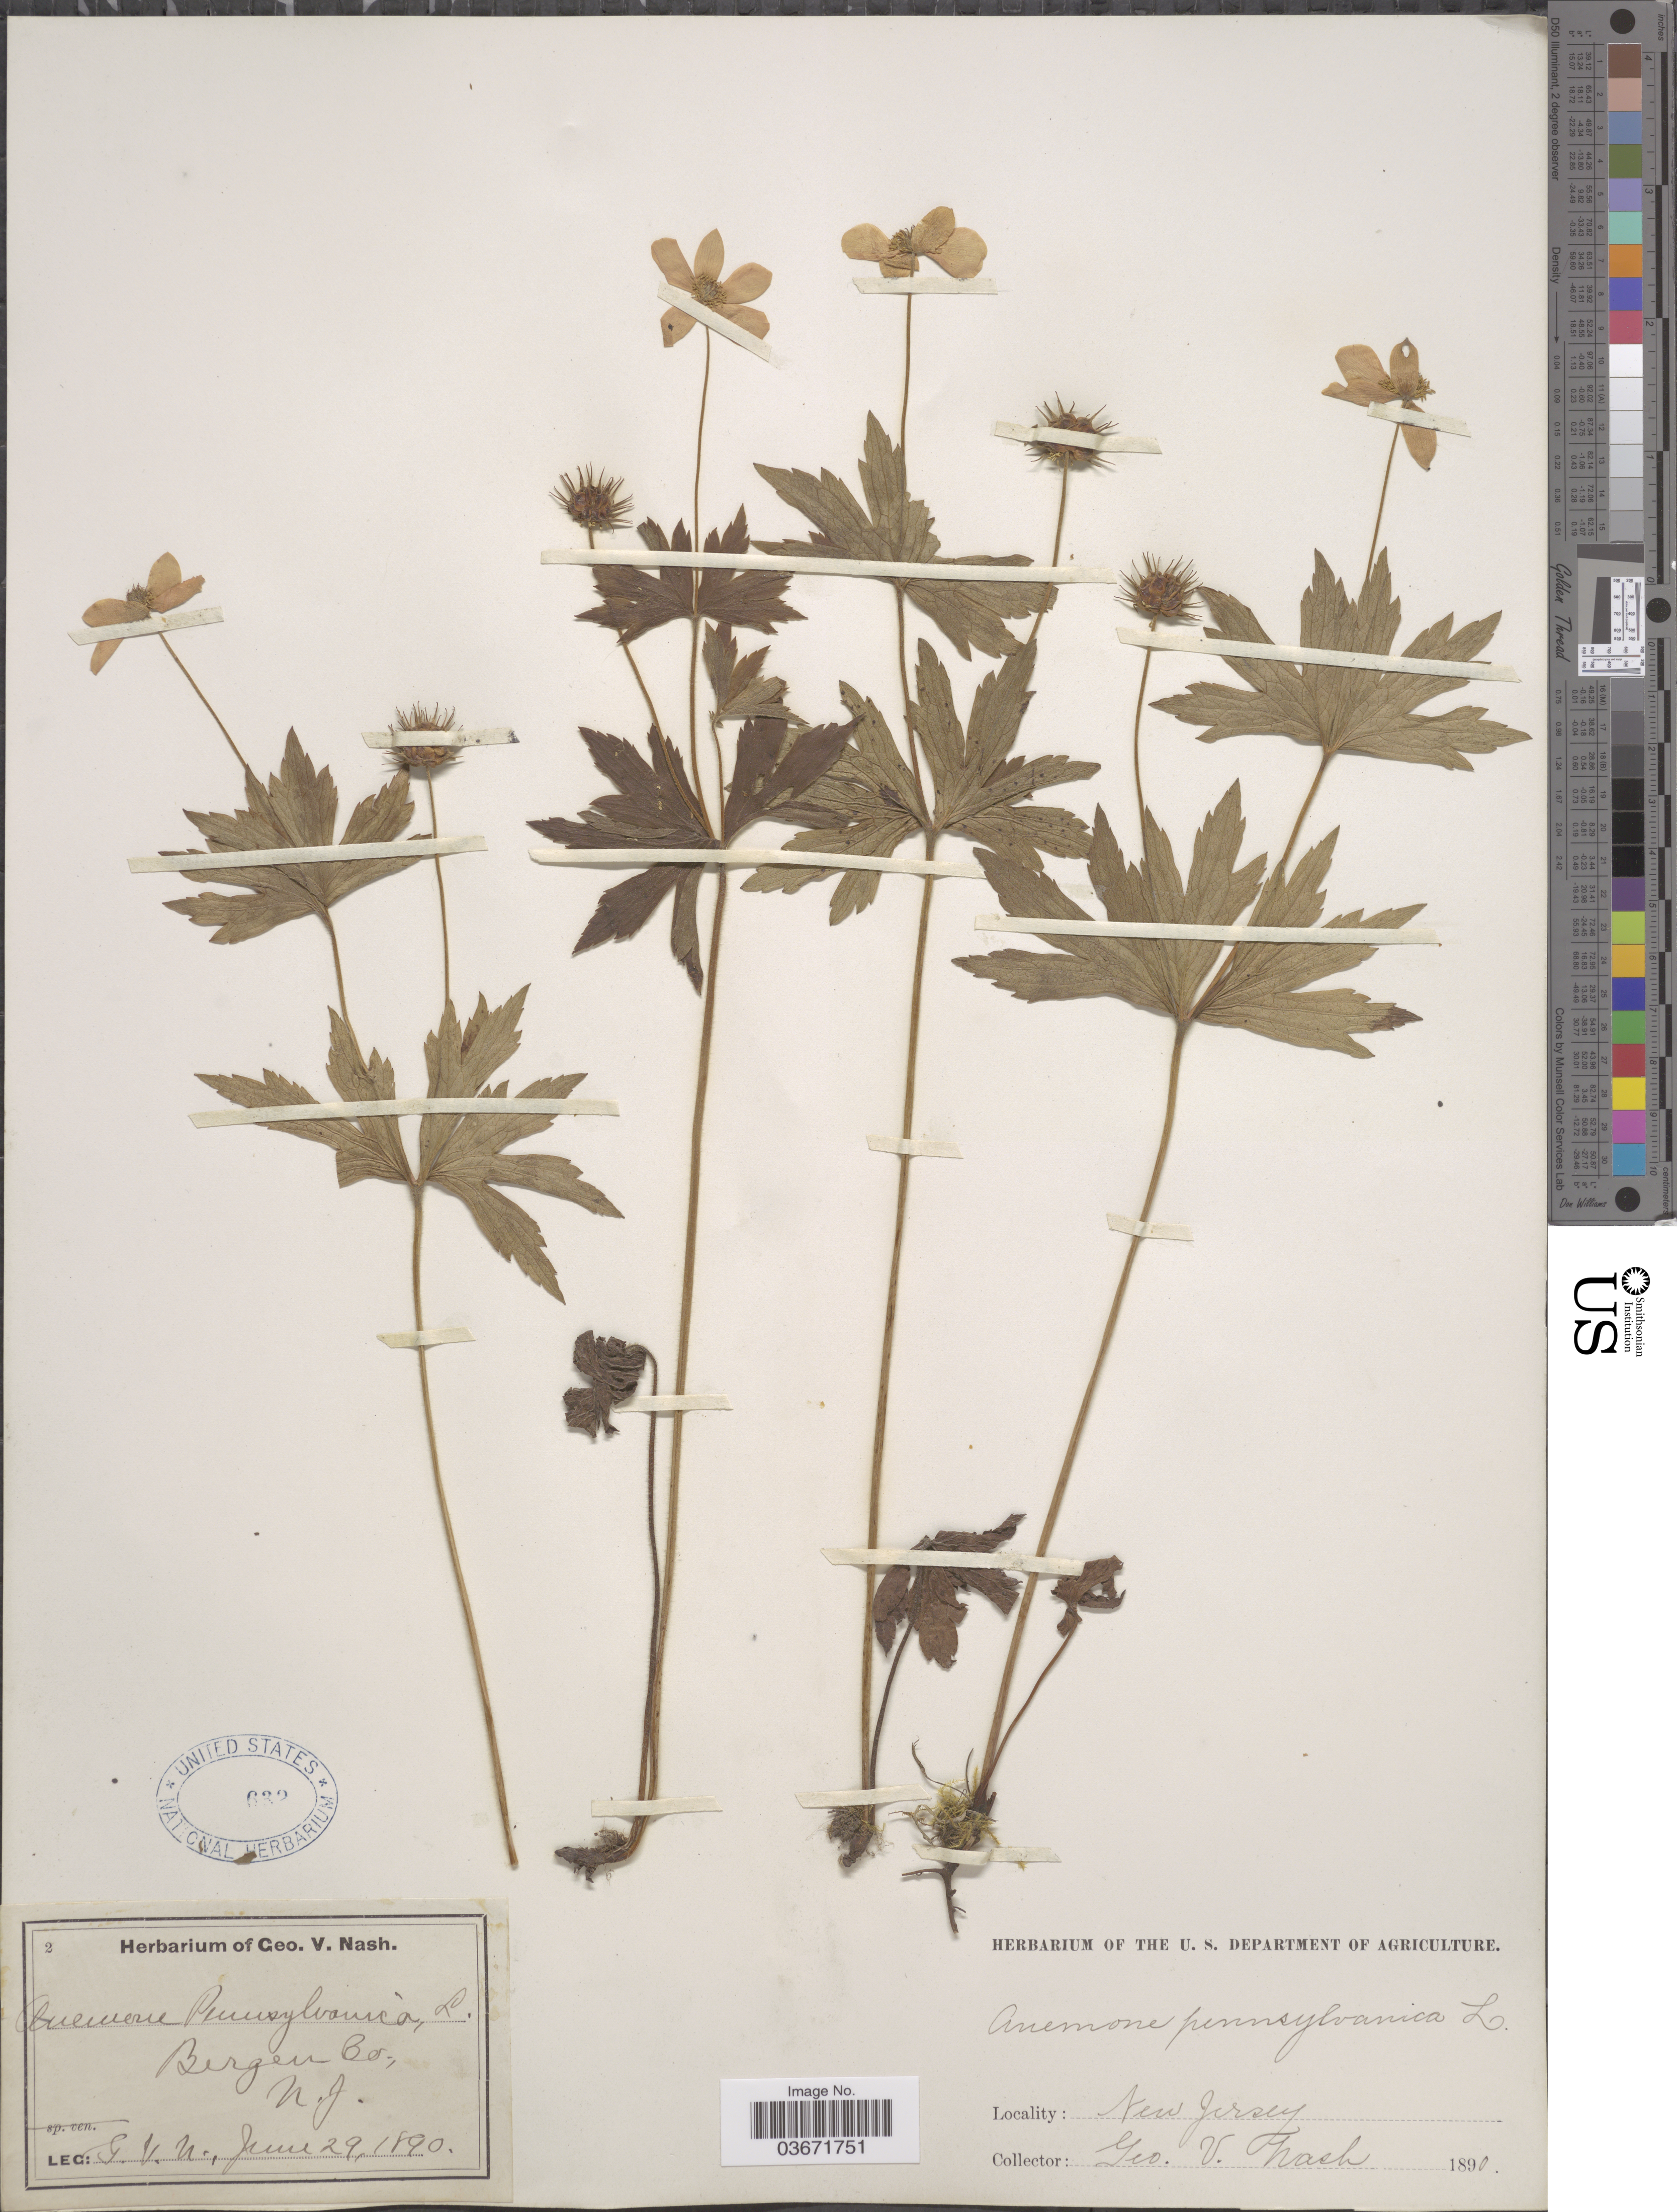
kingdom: Plantae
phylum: Tracheophyta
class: Magnoliopsida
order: Ranunculales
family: Ranunculaceae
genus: Anemone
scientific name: Anemone canadensis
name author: L.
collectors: G. V. Nash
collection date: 1890-06-29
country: United States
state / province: New Jersey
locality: Bergen Co.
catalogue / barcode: US 632